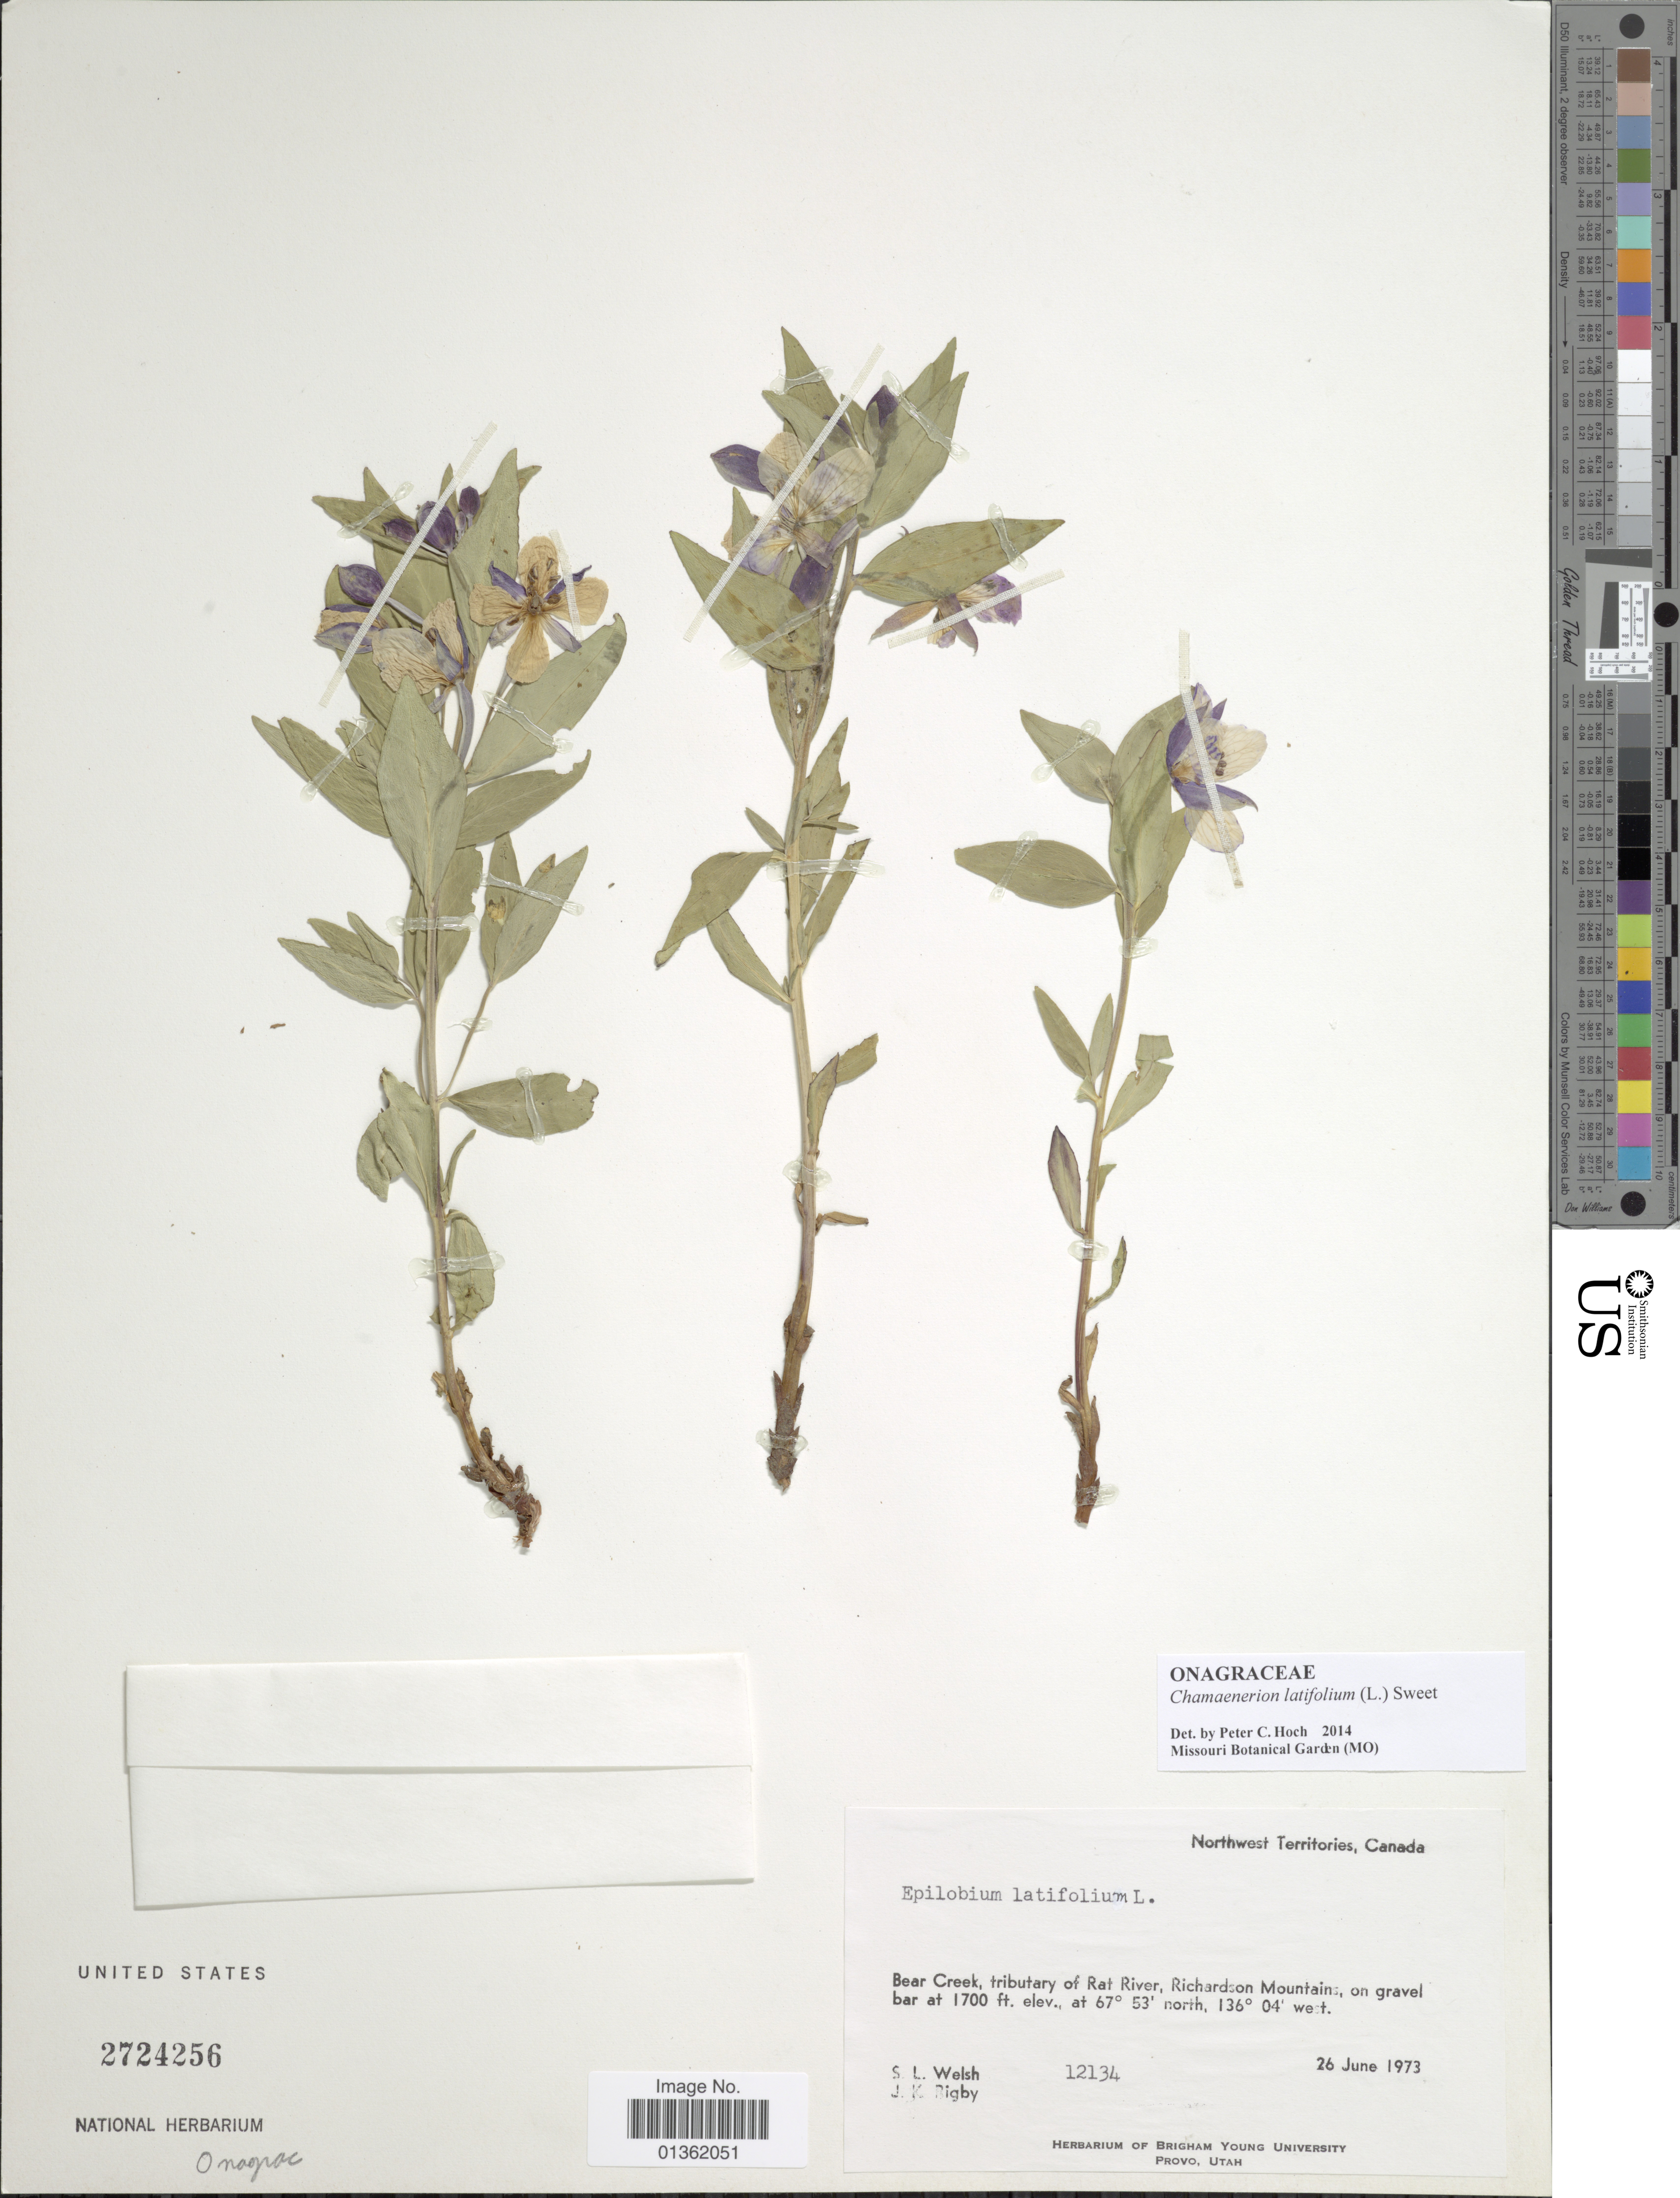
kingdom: Plantae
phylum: Tracheophyta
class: Magnoliopsida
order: Myrtales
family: Onagraceae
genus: Chamaenerion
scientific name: Chamaenerion latifolium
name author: (L.) Th. Fr. & Lange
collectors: S. Welsh & J. Rigby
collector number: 12134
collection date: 1973-06-26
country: Canada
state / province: Northwest Territories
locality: Bear Creek, tributary of Rat River, Richardson Mountains.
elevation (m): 518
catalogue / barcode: US 2724256